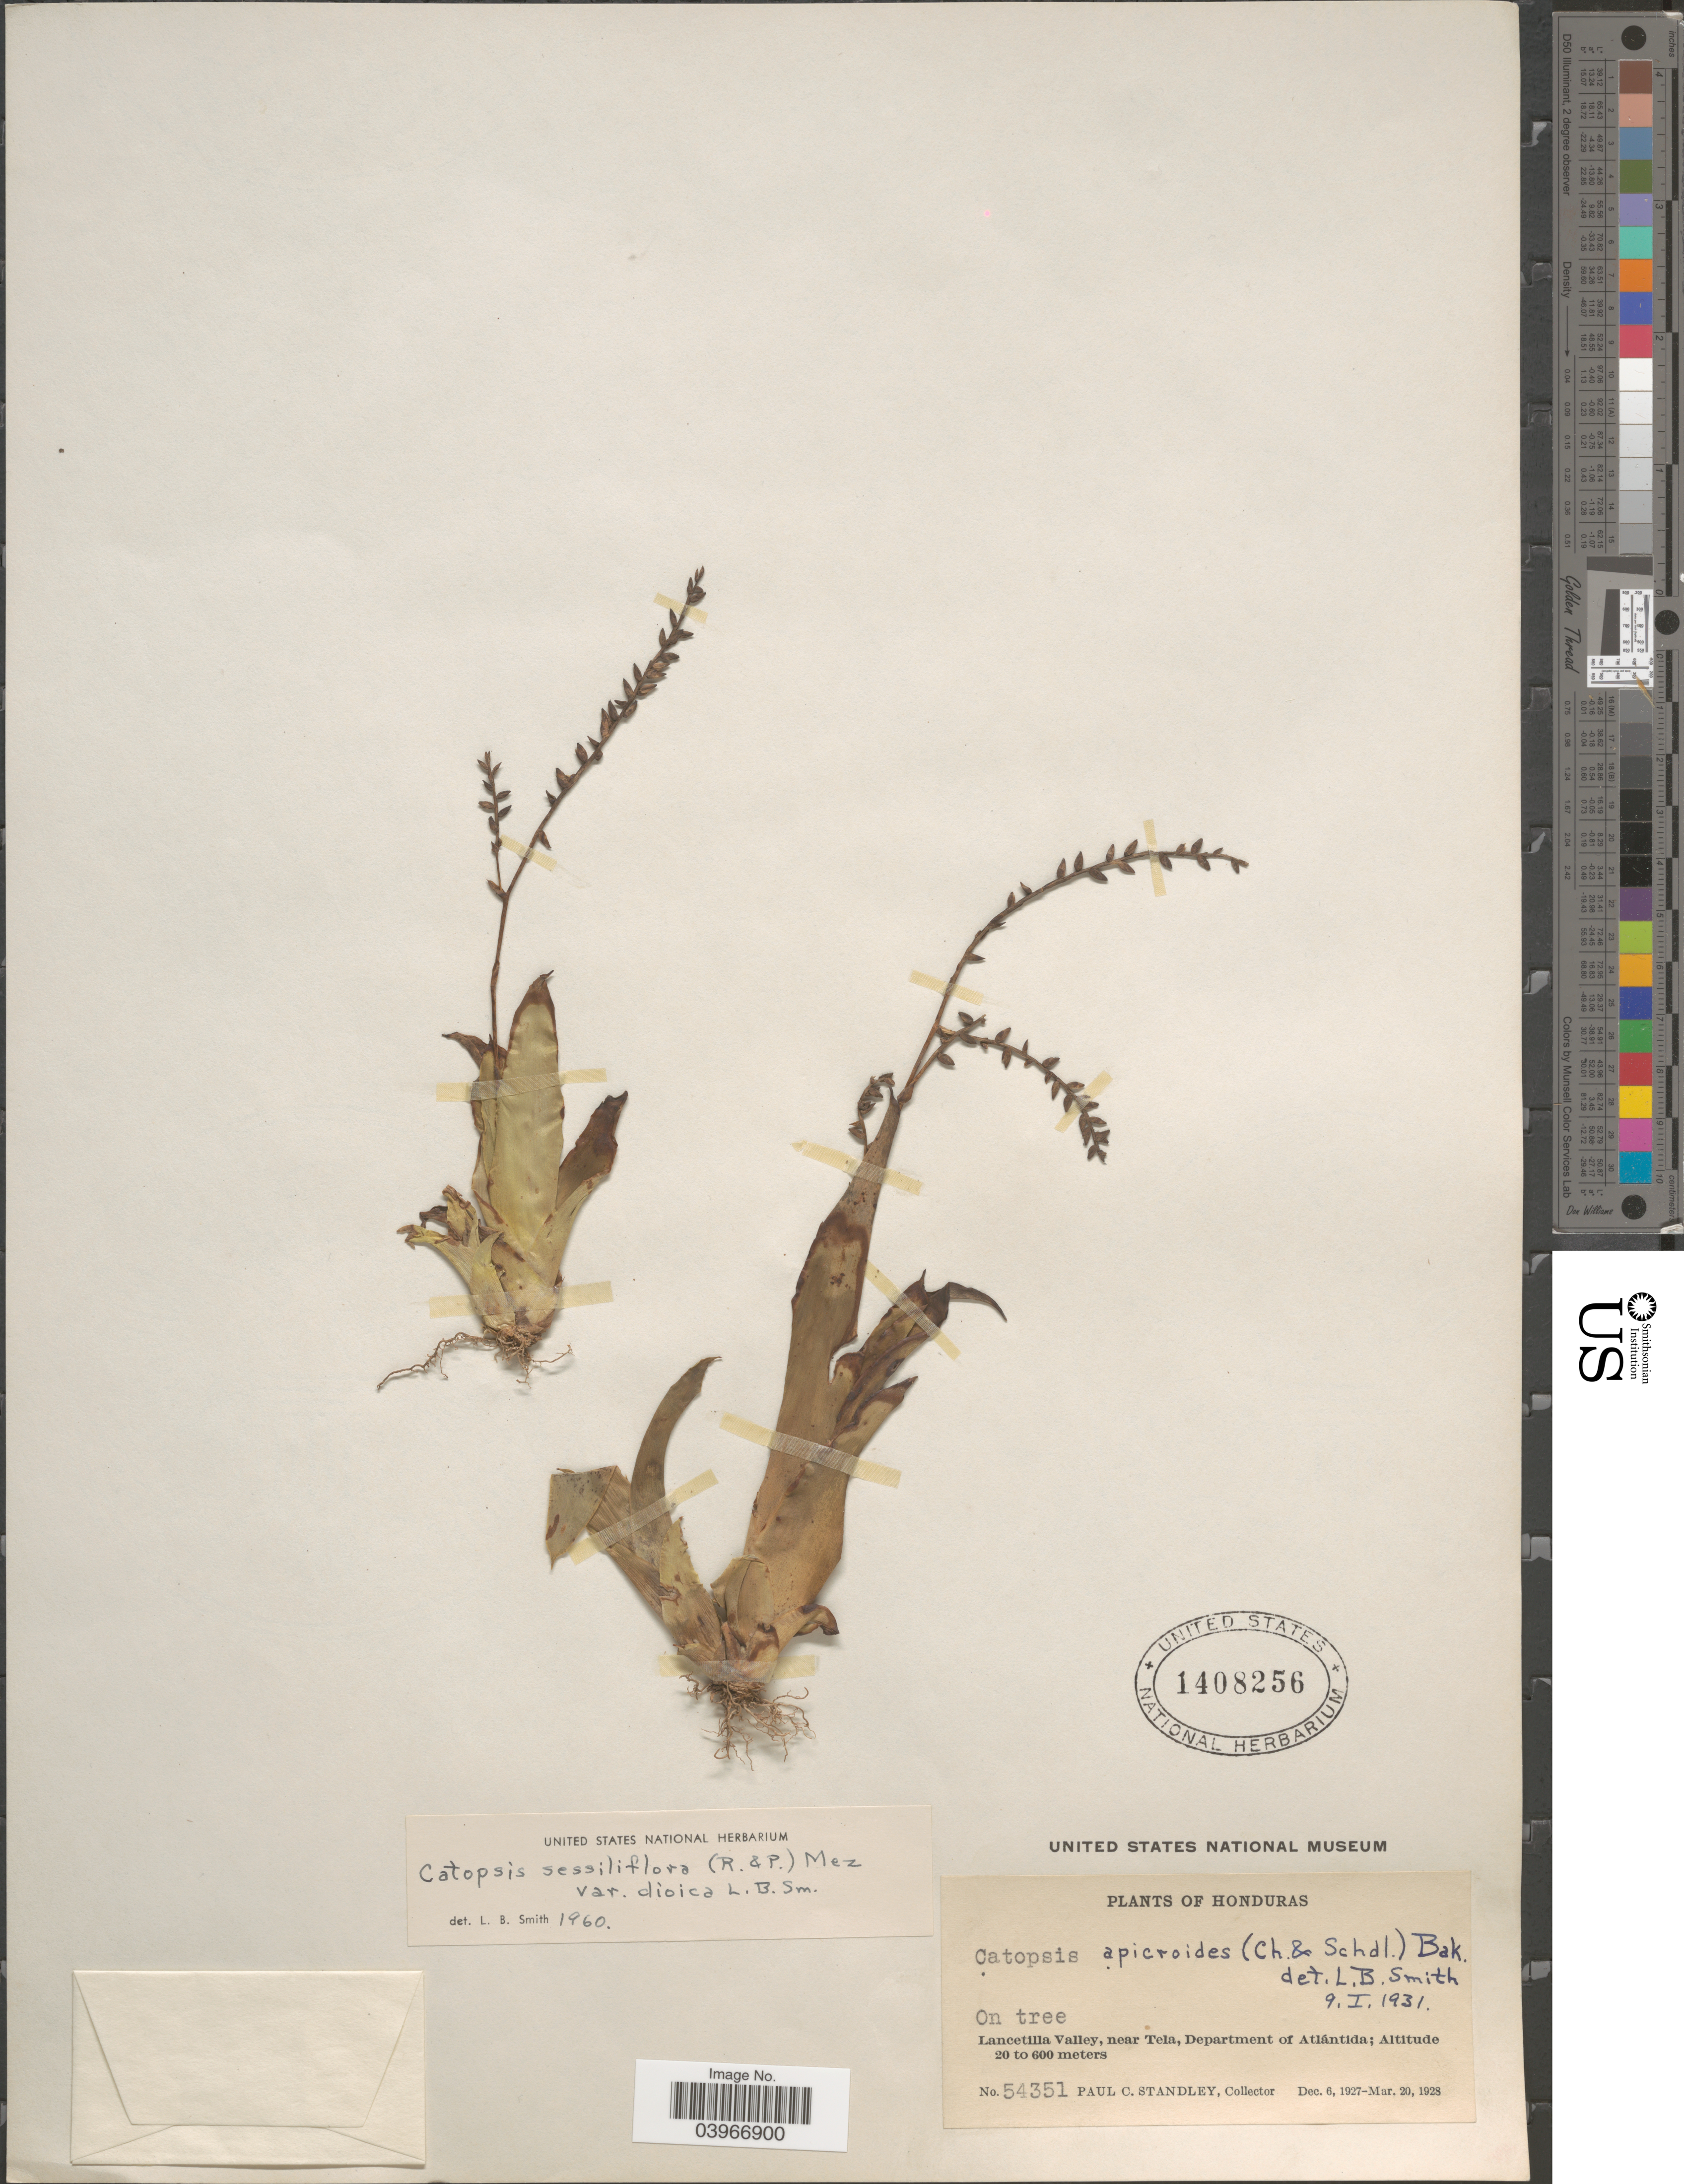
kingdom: Plantae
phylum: Tracheophyta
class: Liliopsida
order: Poales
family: Bromeliaceae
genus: Catopsis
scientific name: Catopsis sessiliflora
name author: (Ruiz & Pav.) Mez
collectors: P. C. Standley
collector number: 54351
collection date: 1927-12-06/1928-03-20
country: Honduras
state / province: Atlantida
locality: Lancetilla Valley, near Tela, Department of Atlántida.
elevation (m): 20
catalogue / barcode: US 1408256